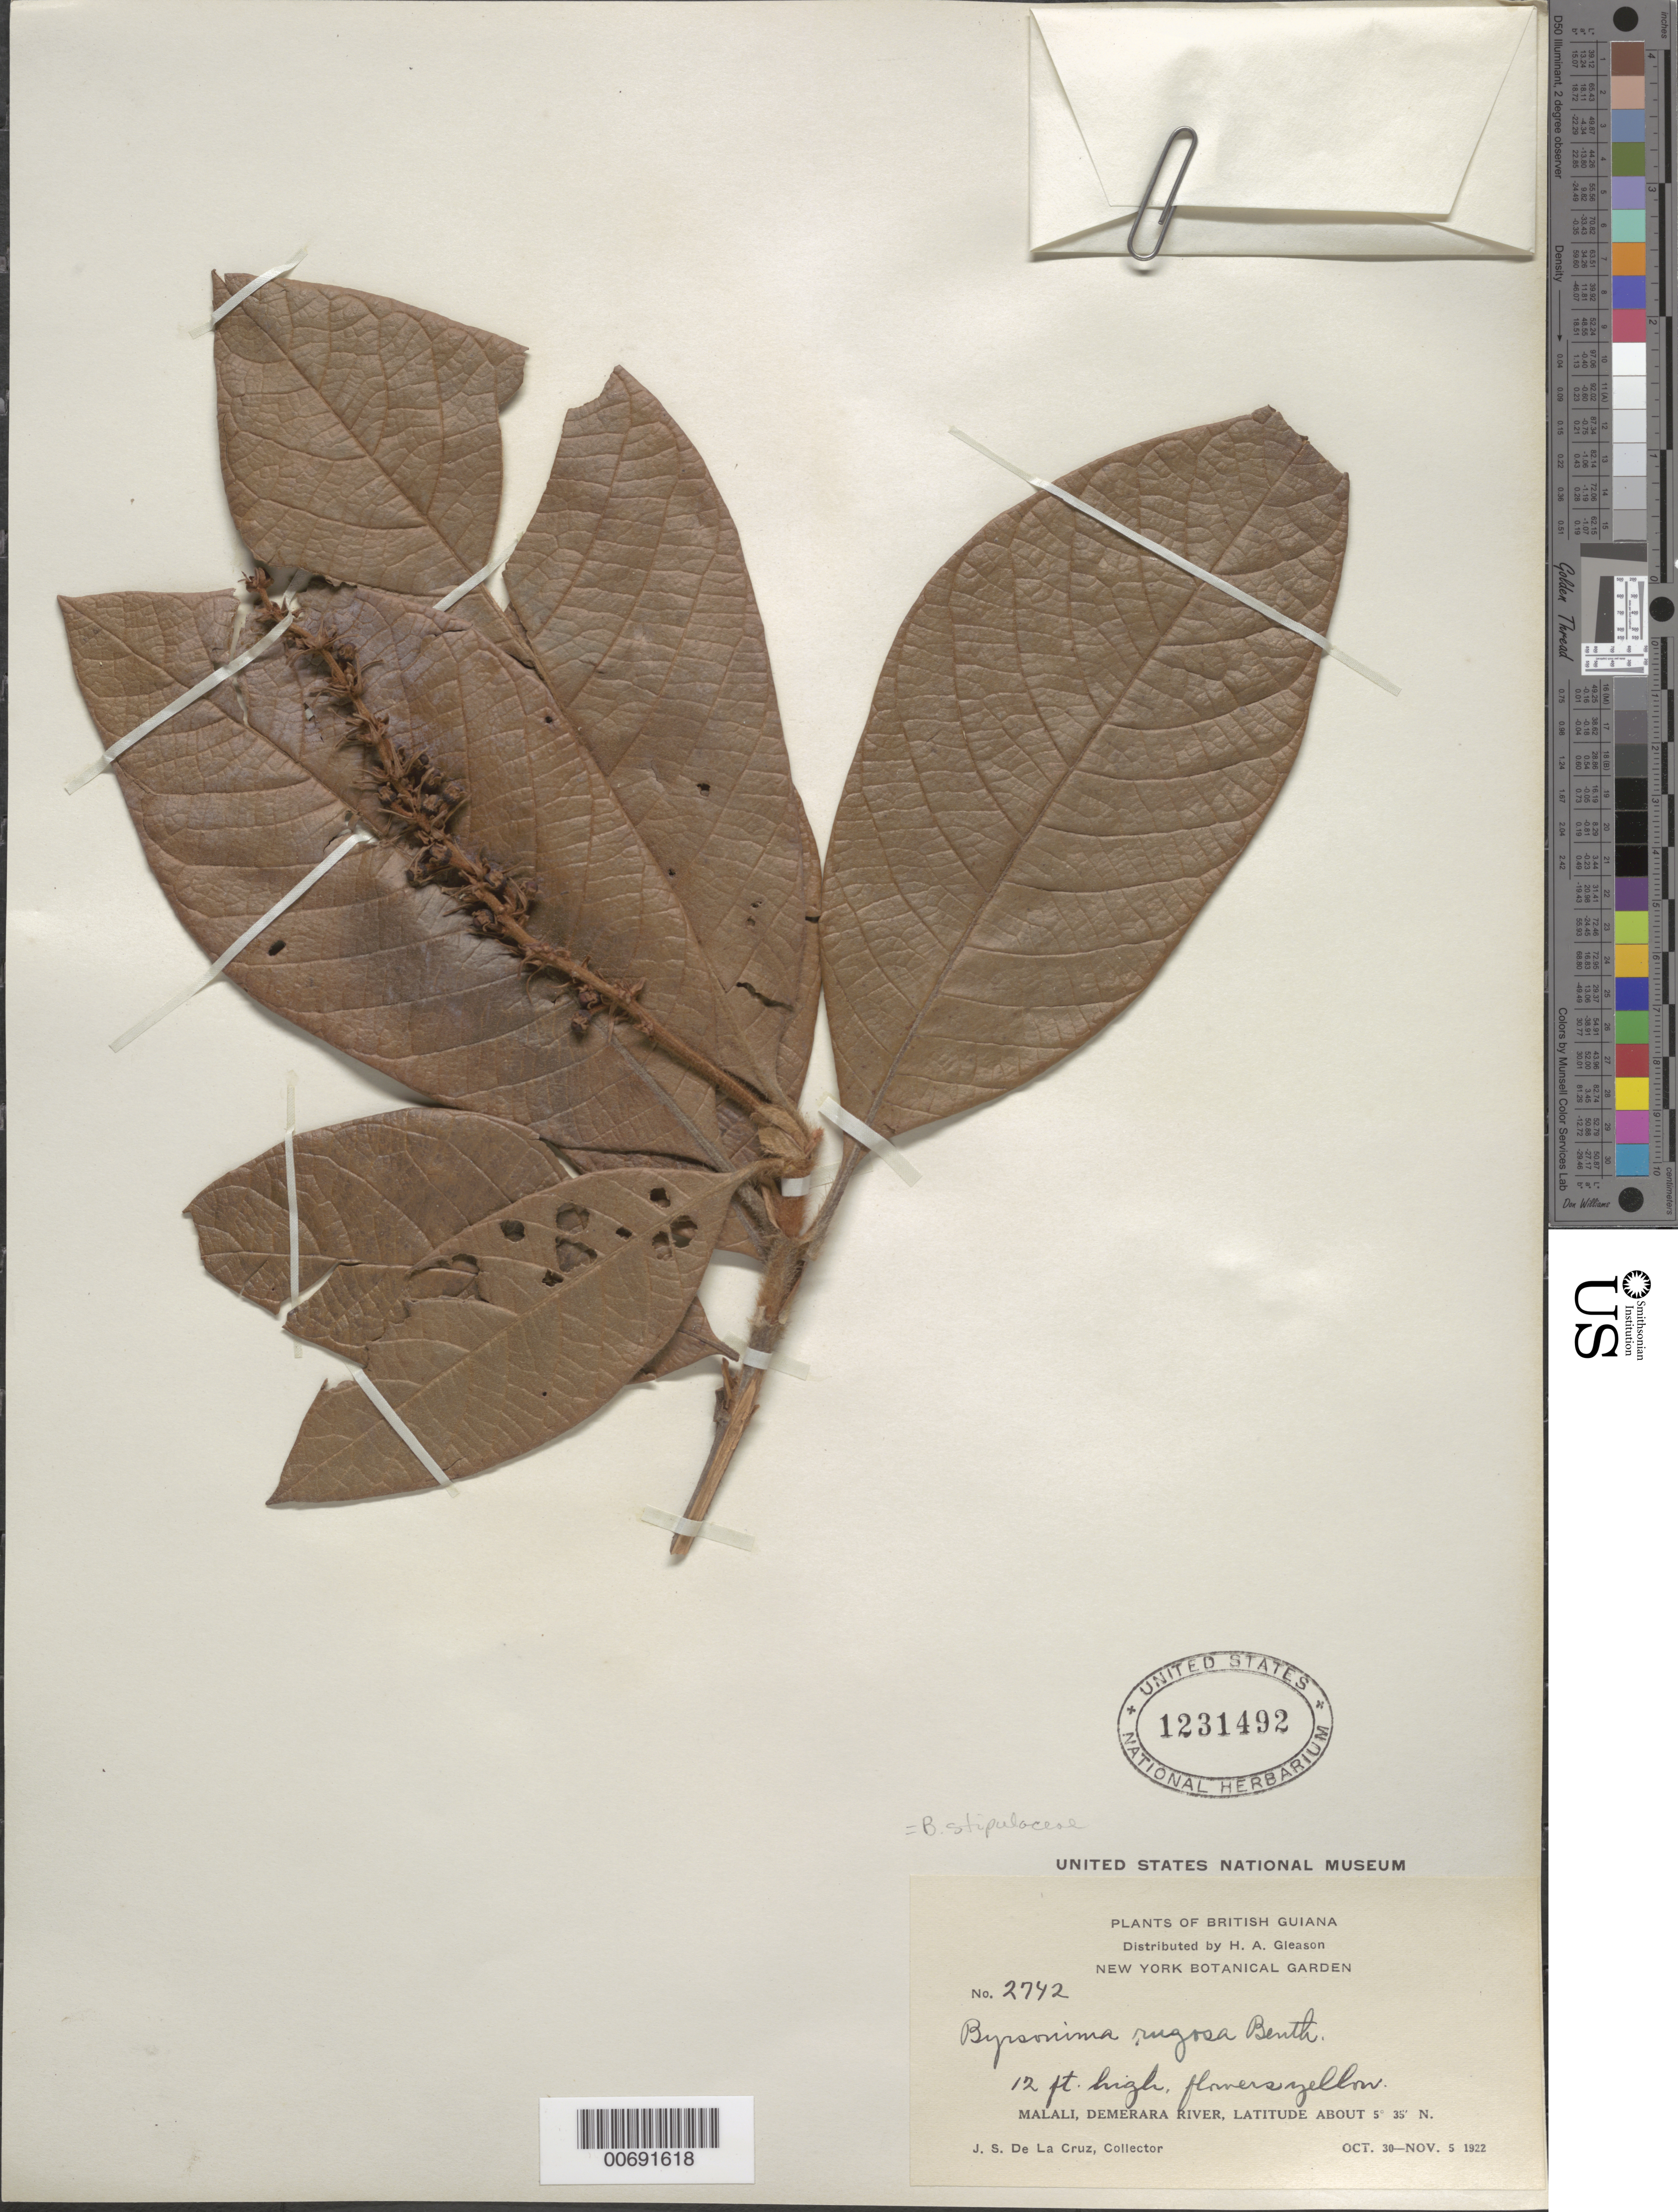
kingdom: Plantae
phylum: Tracheophyta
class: Magnoliopsida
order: Malpighiales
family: Malpighiaceae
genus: Byrsonima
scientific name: Byrsonima stipulacea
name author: A. Juss.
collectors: J. S. de la Cruz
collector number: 2742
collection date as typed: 30-Oct-22 to 5-Nov-22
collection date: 1922-10-30/1922-11-05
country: Guyana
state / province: U. Demerara-Berbice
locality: Malali, Demerara R.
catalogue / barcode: US 1231492